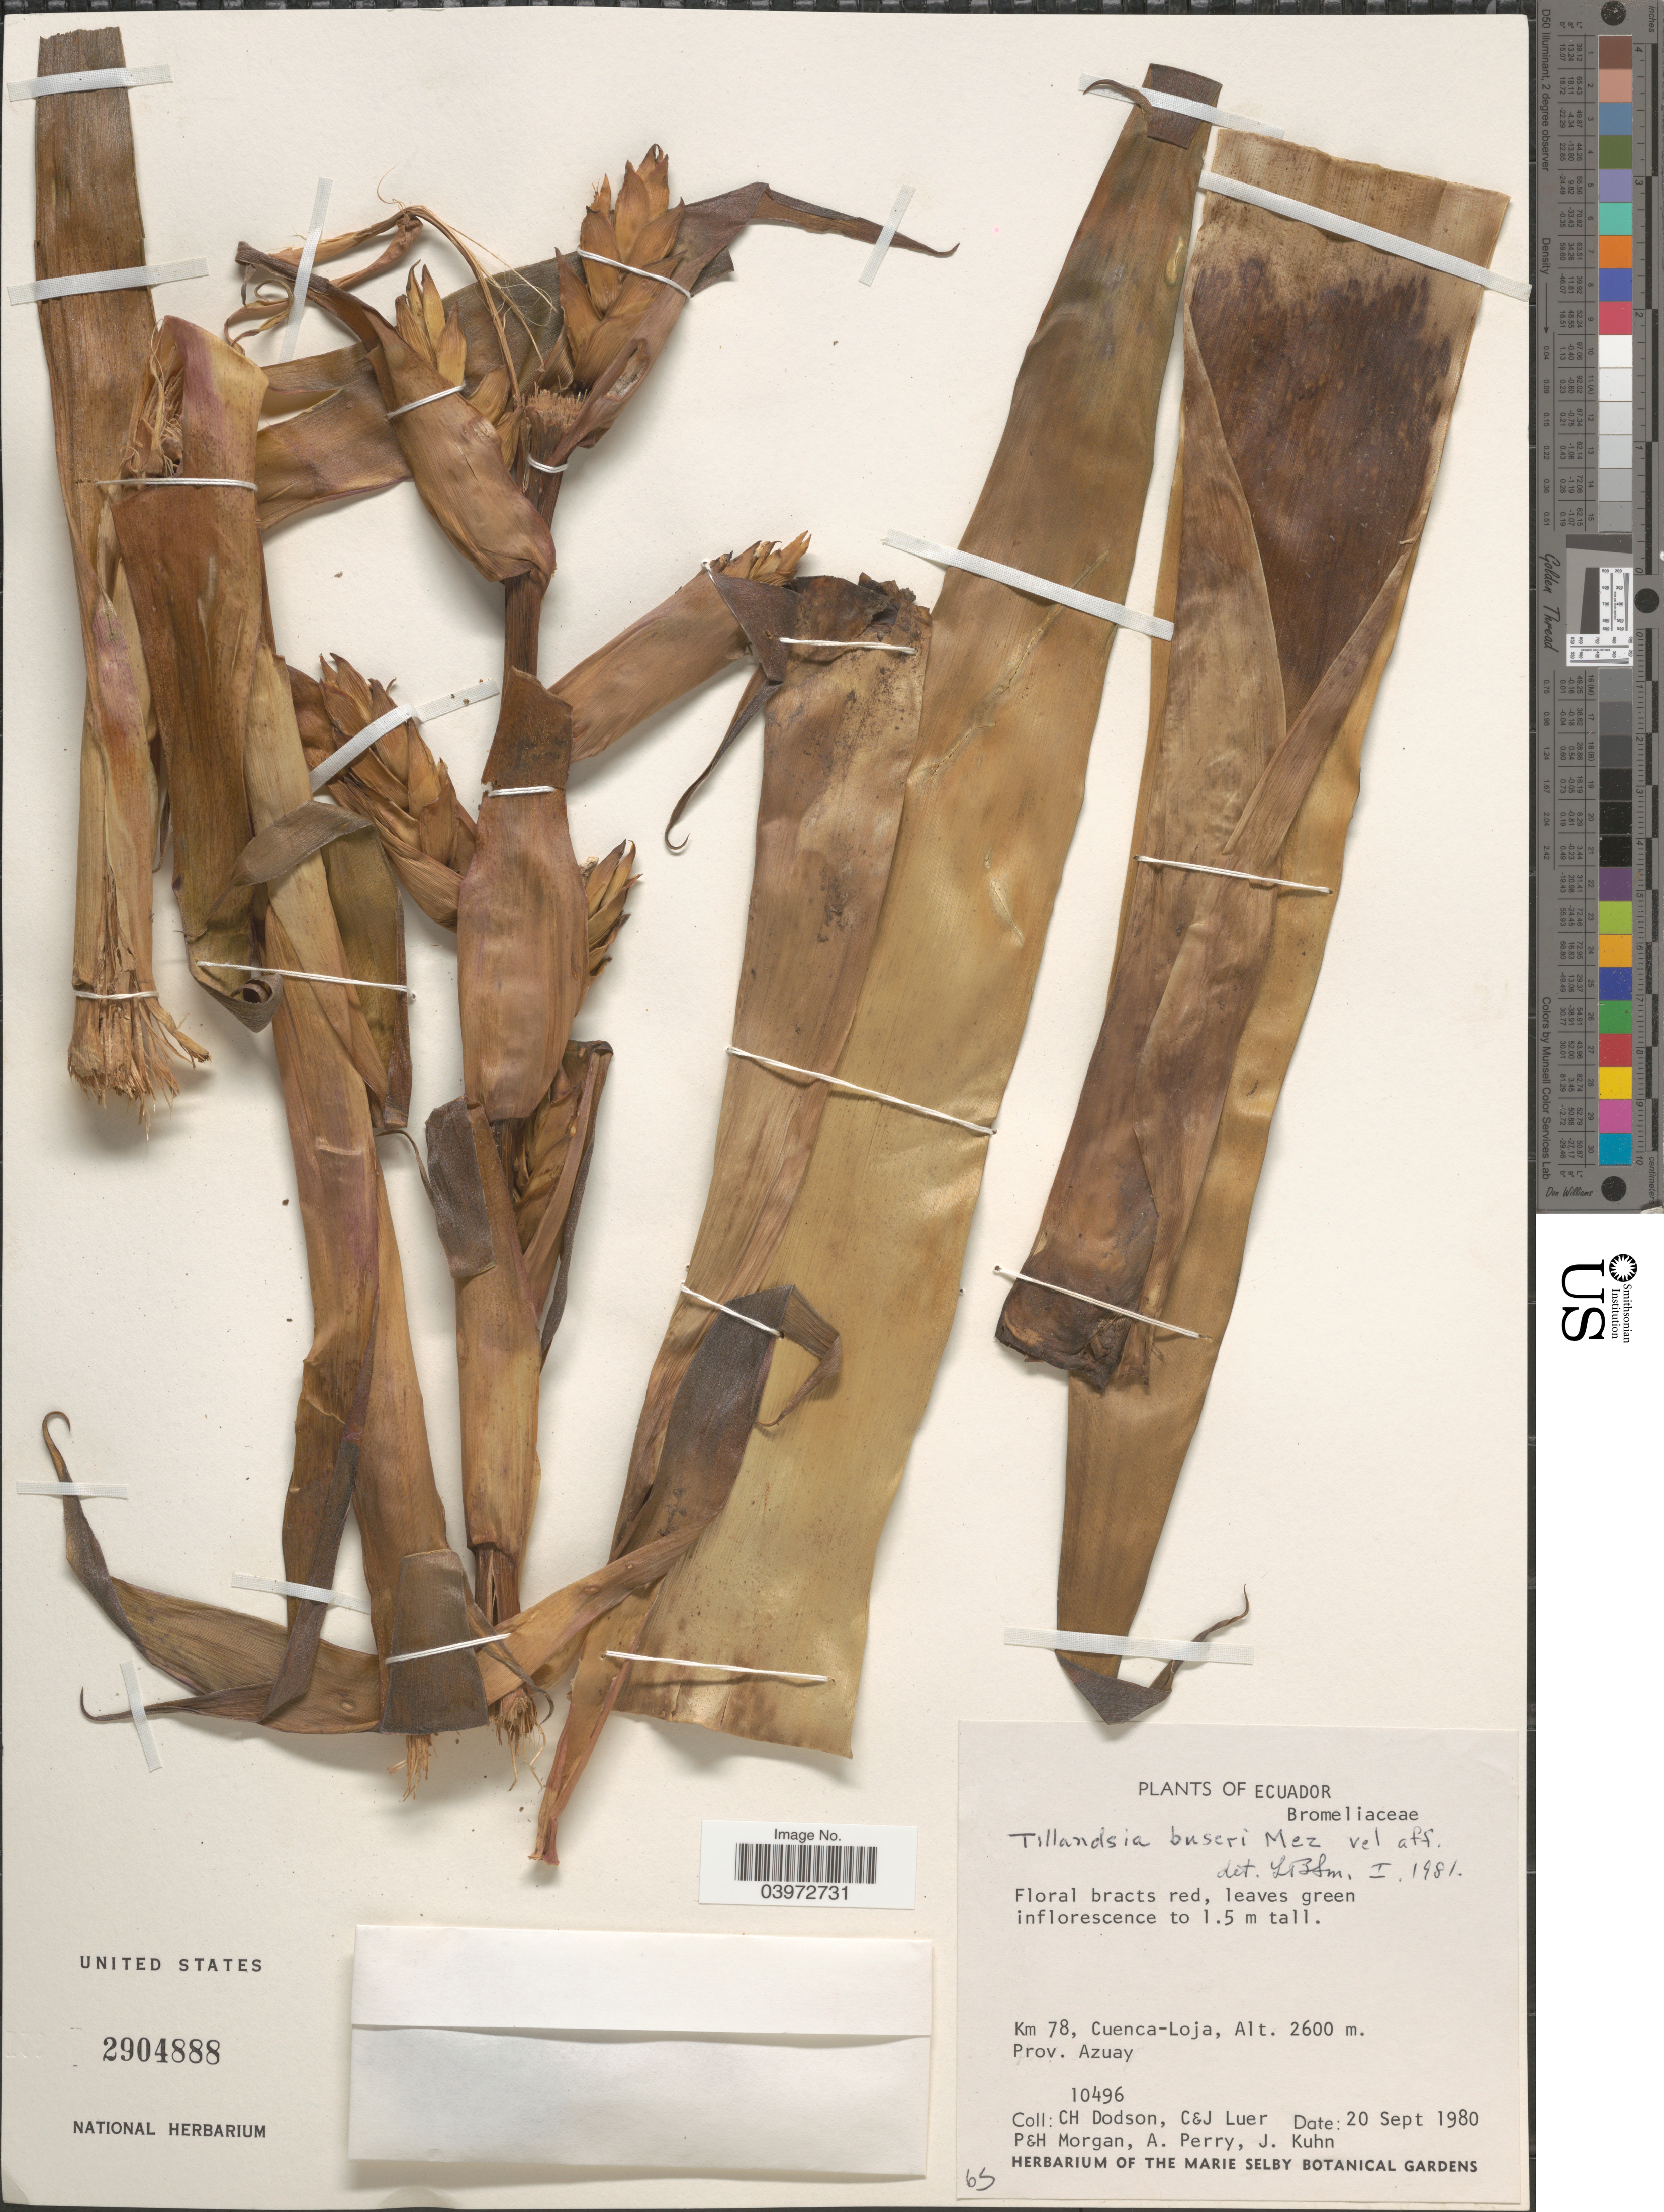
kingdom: Plantae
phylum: Tracheophyta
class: Liliopsida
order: Poales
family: Bromeliaceae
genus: Tillandsia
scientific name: Tillandsia buseri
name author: Mez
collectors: C. H. Dodson, C. Luer, J. P. Luer, P. Morgan & et al.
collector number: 10496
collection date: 1980-09-20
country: Ecuador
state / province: Azuay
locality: Km. 78, Cuenca-Loja.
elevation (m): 2600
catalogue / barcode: US 2904888